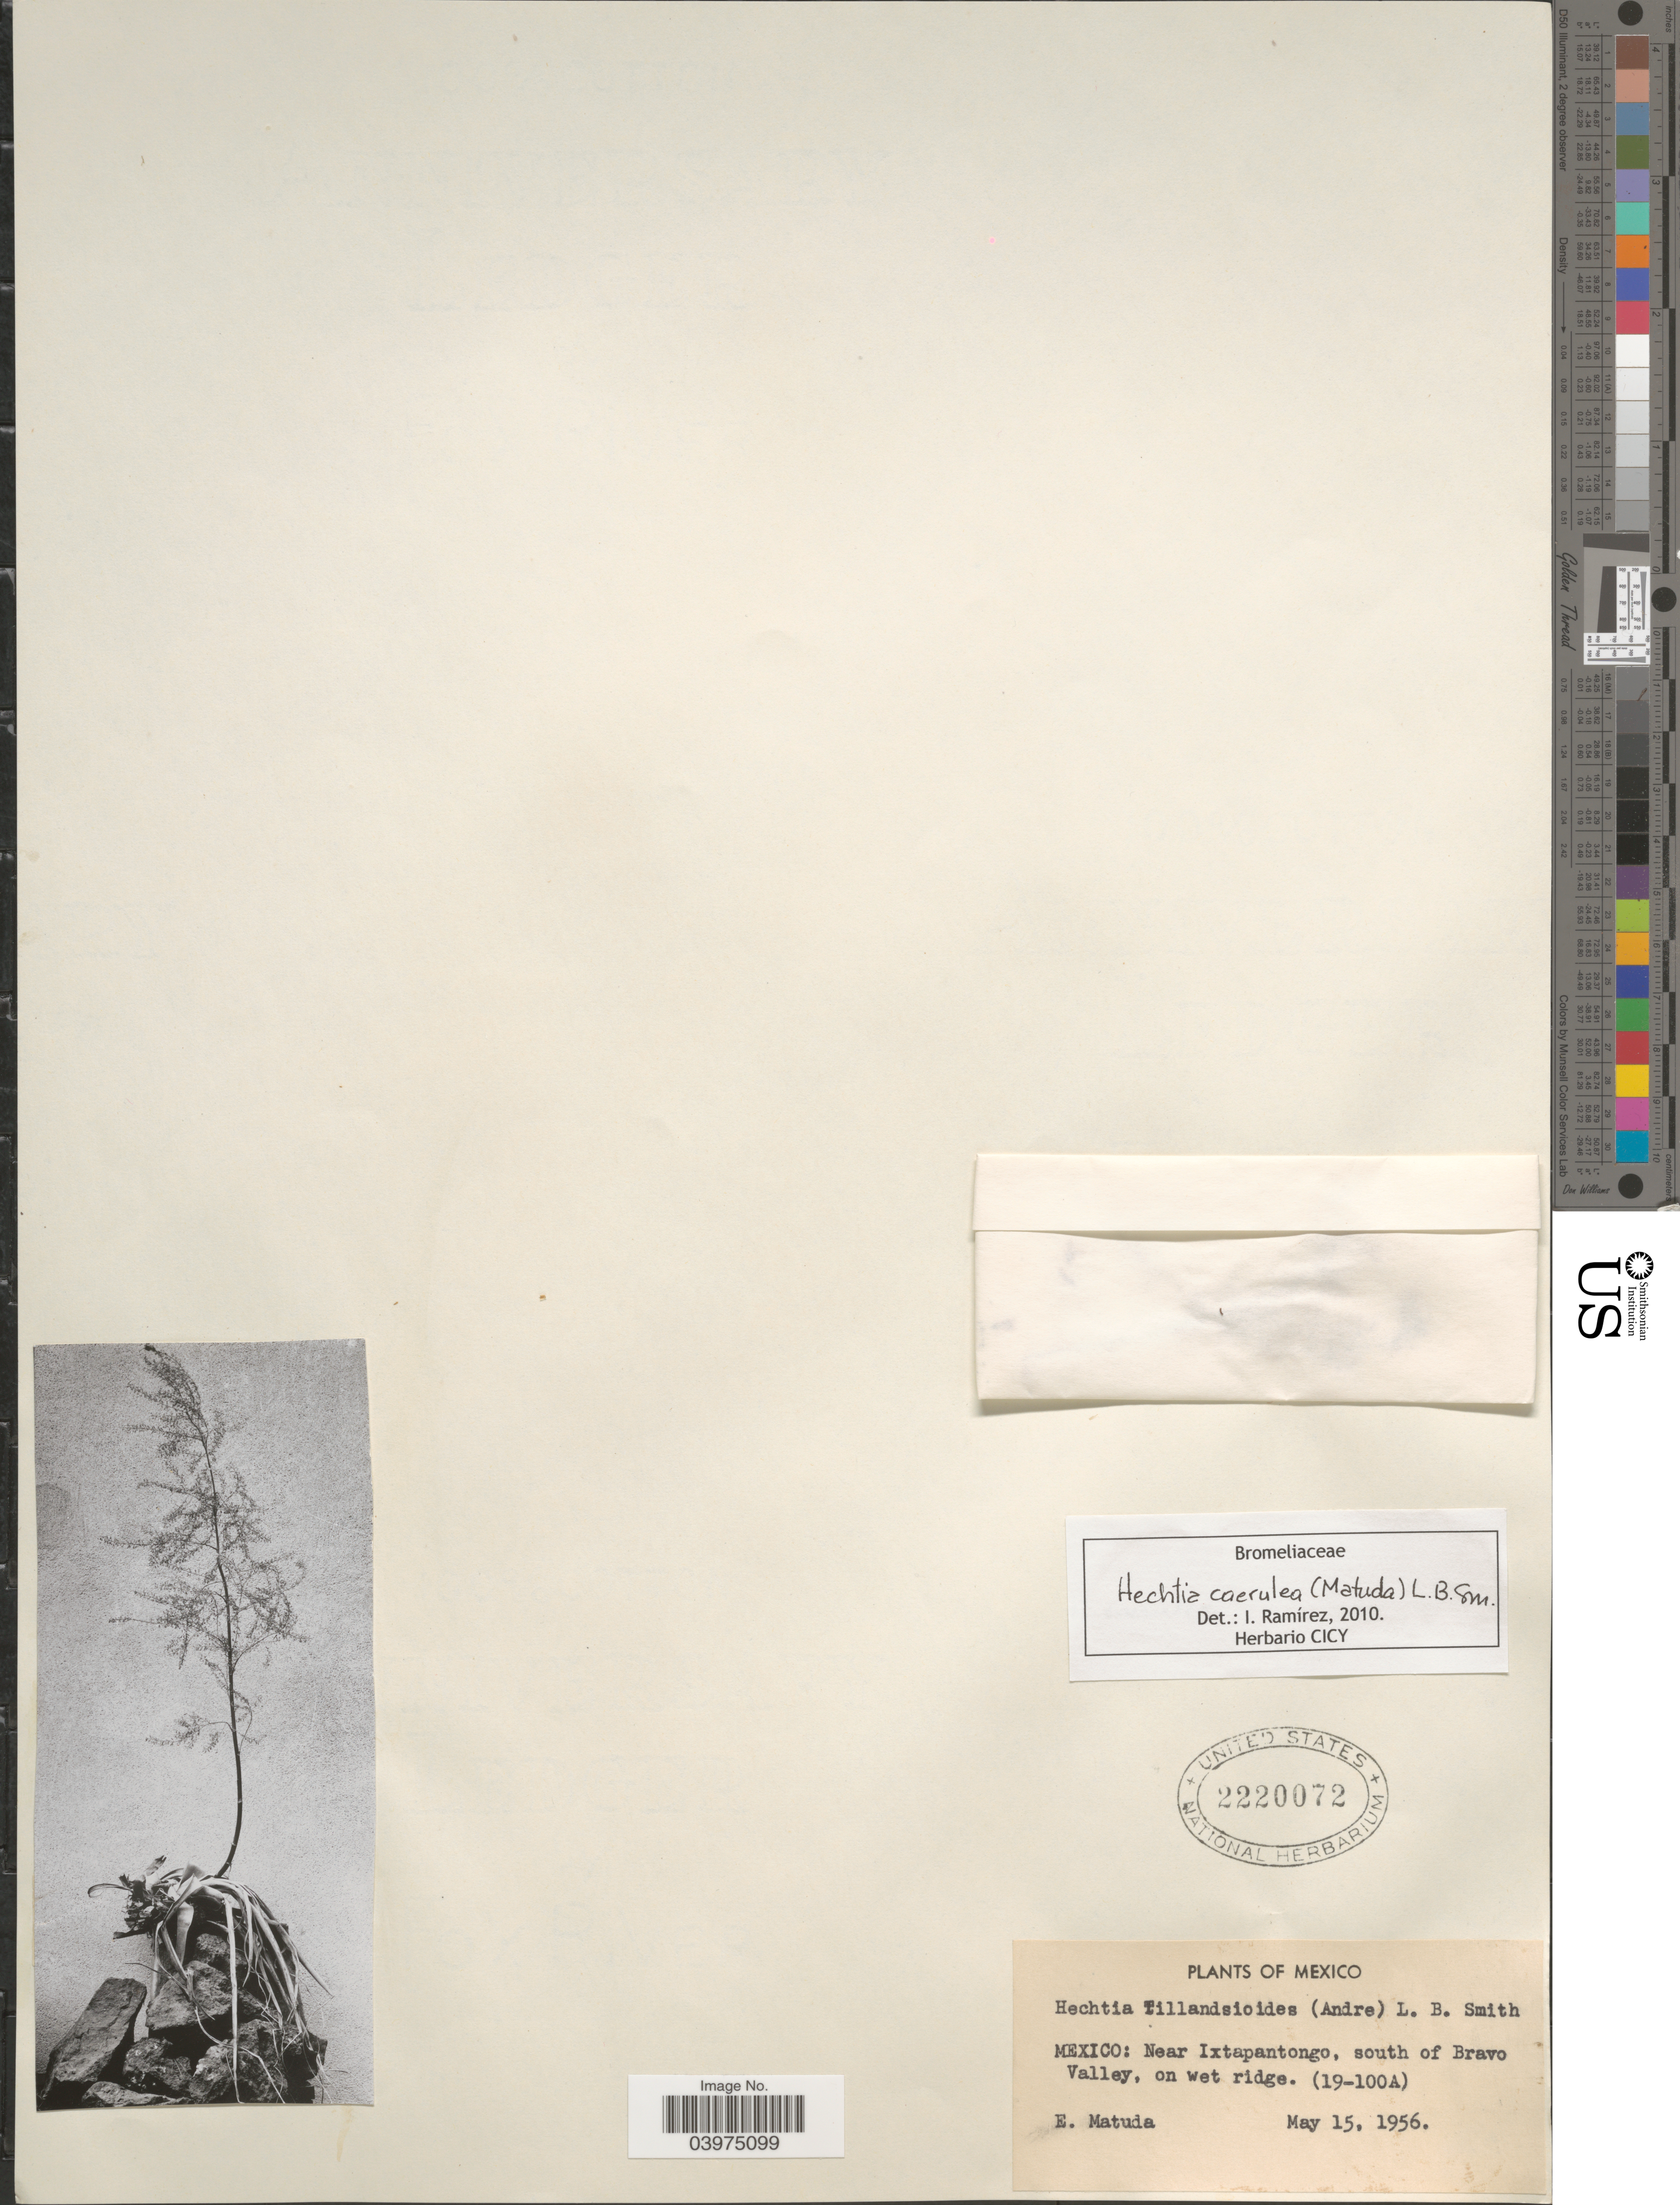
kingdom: Plantae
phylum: Tracheophyta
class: Liliopsida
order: Poales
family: Bromeliaceae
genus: Hechtia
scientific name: Hechtia caerulea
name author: (Matuda) L.B. Sm.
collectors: E. Matuda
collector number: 19-100A?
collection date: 1956-05-15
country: Mexico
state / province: México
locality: Near Ixtapantongo, south of Bravo Valley.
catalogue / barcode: US 2220072